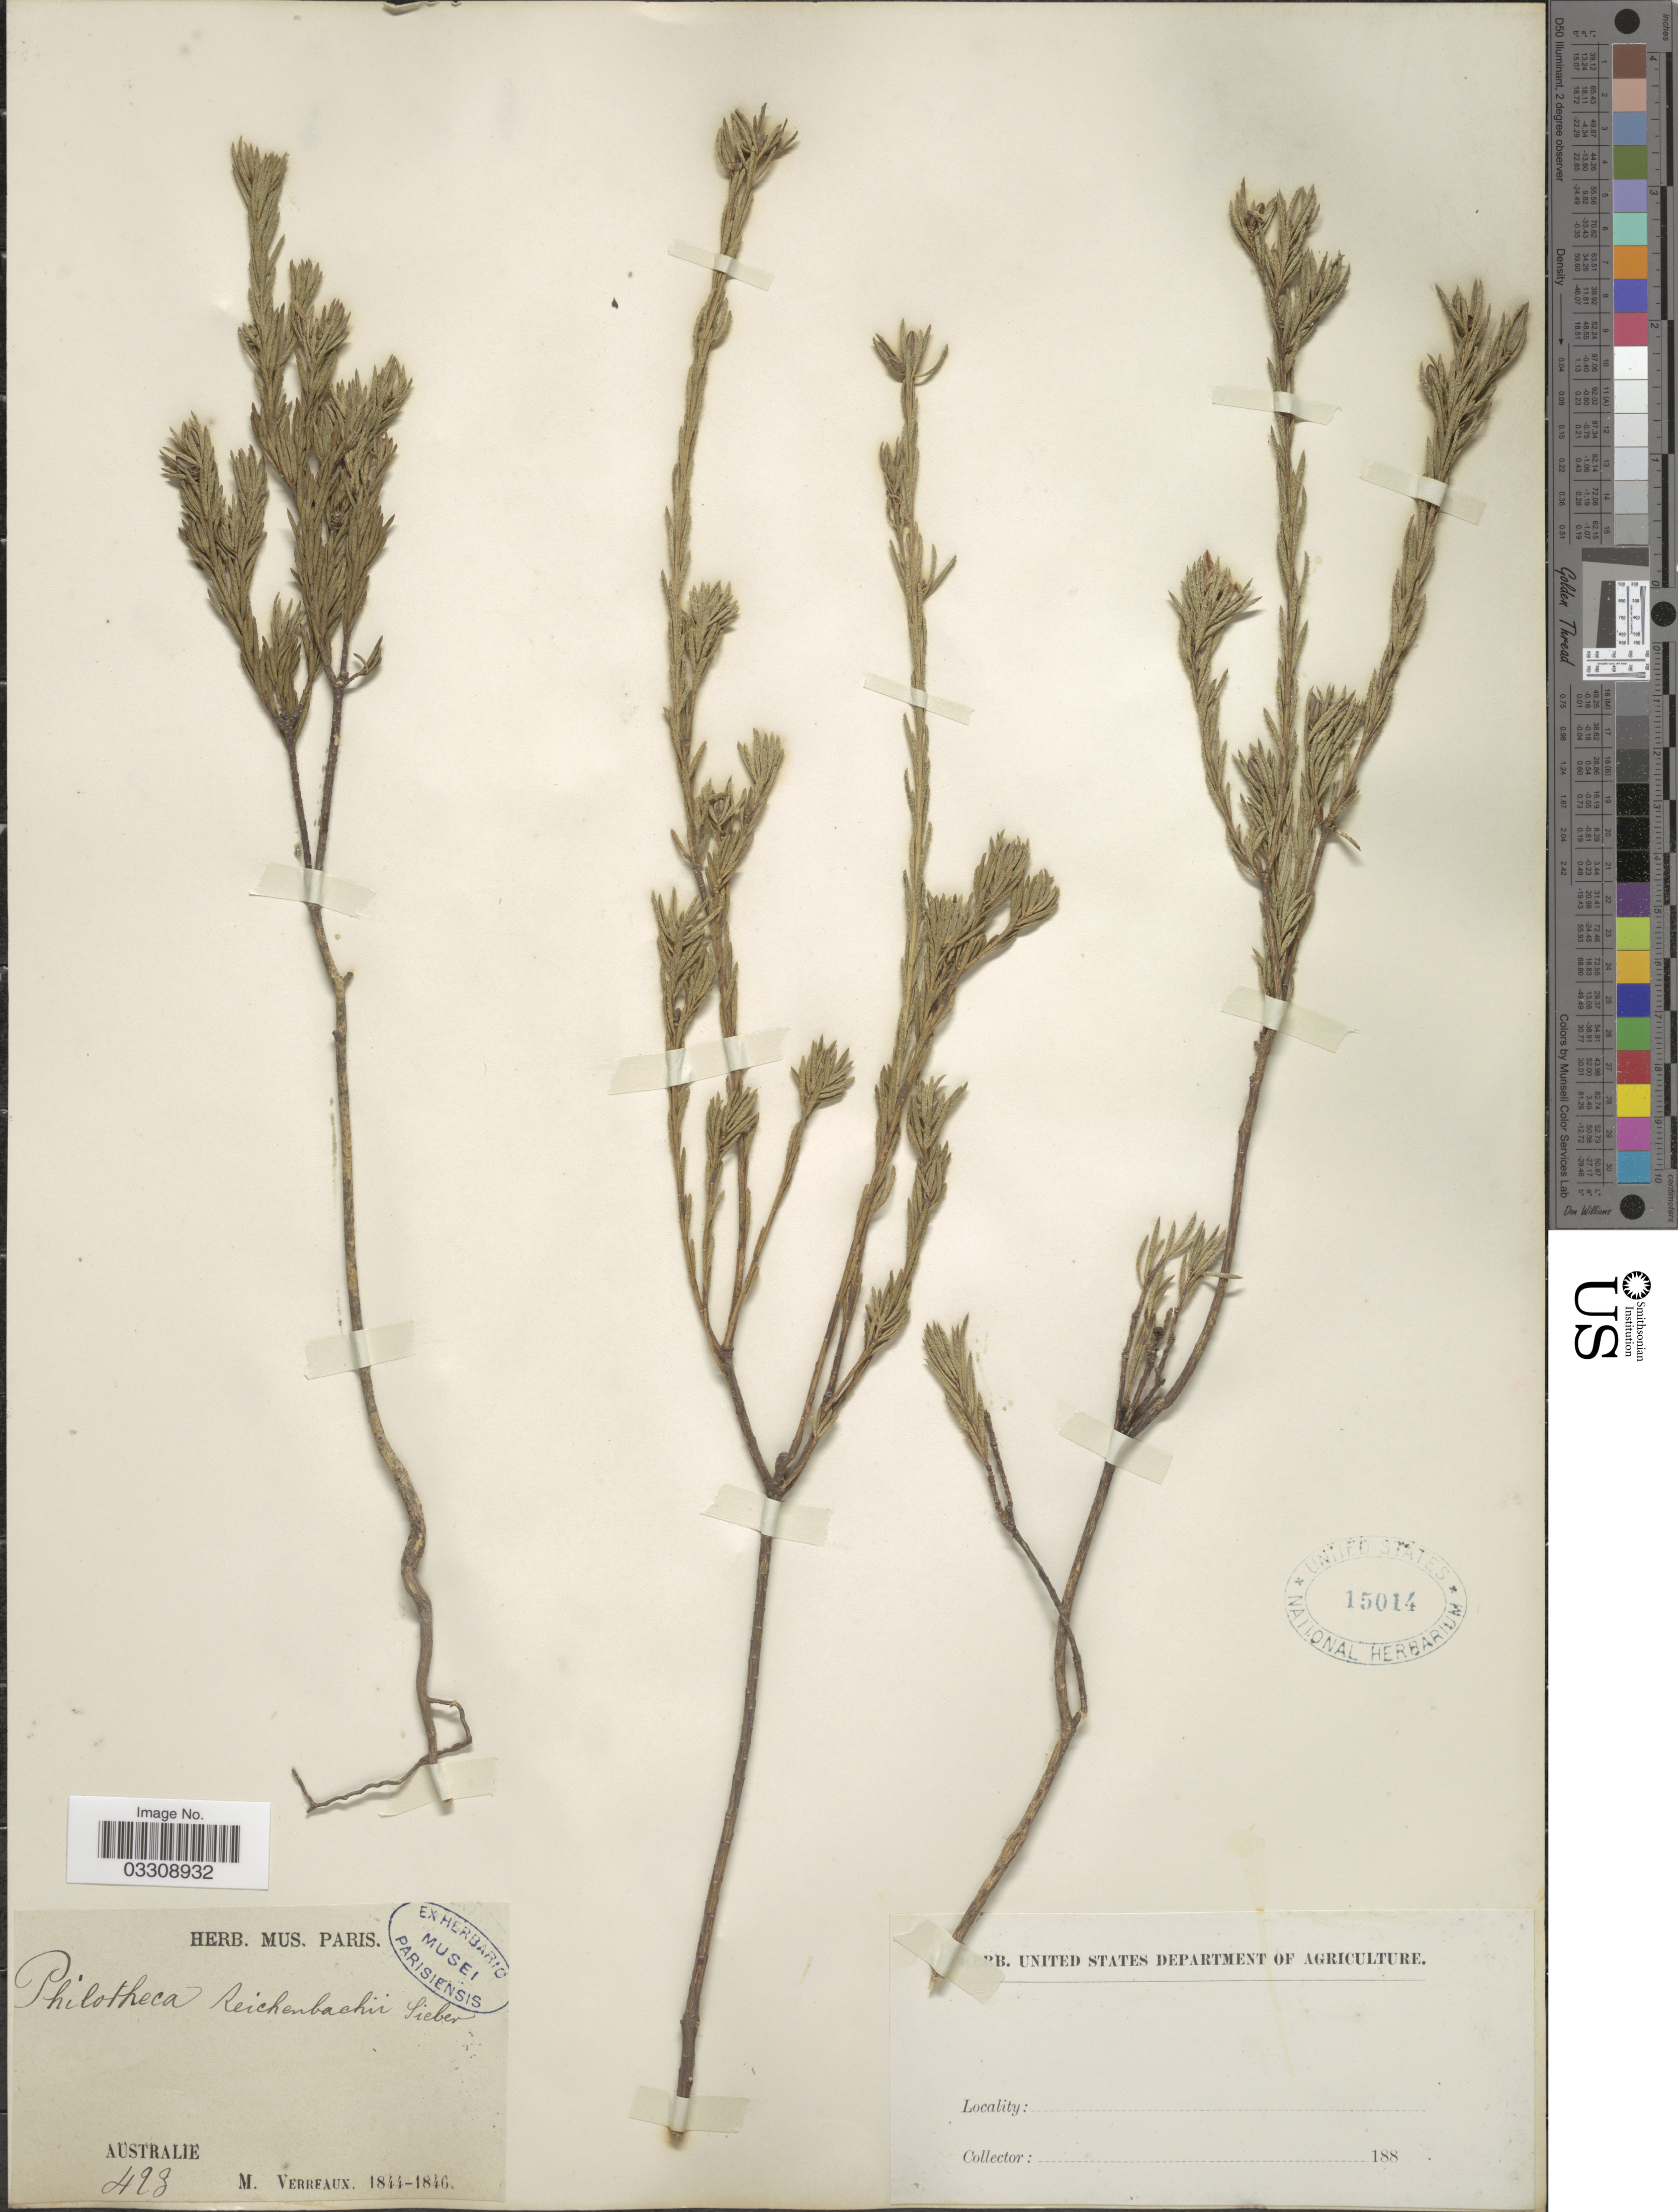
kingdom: Plantae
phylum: Tracheophyta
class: Magnoliopsida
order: Sapindales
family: Rutaceae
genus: Philotheca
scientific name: Philotheca reichenbachiana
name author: Sieber ex Spreng.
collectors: M. Verreaux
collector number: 423*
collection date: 1844/1846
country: Australia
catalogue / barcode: US 15014